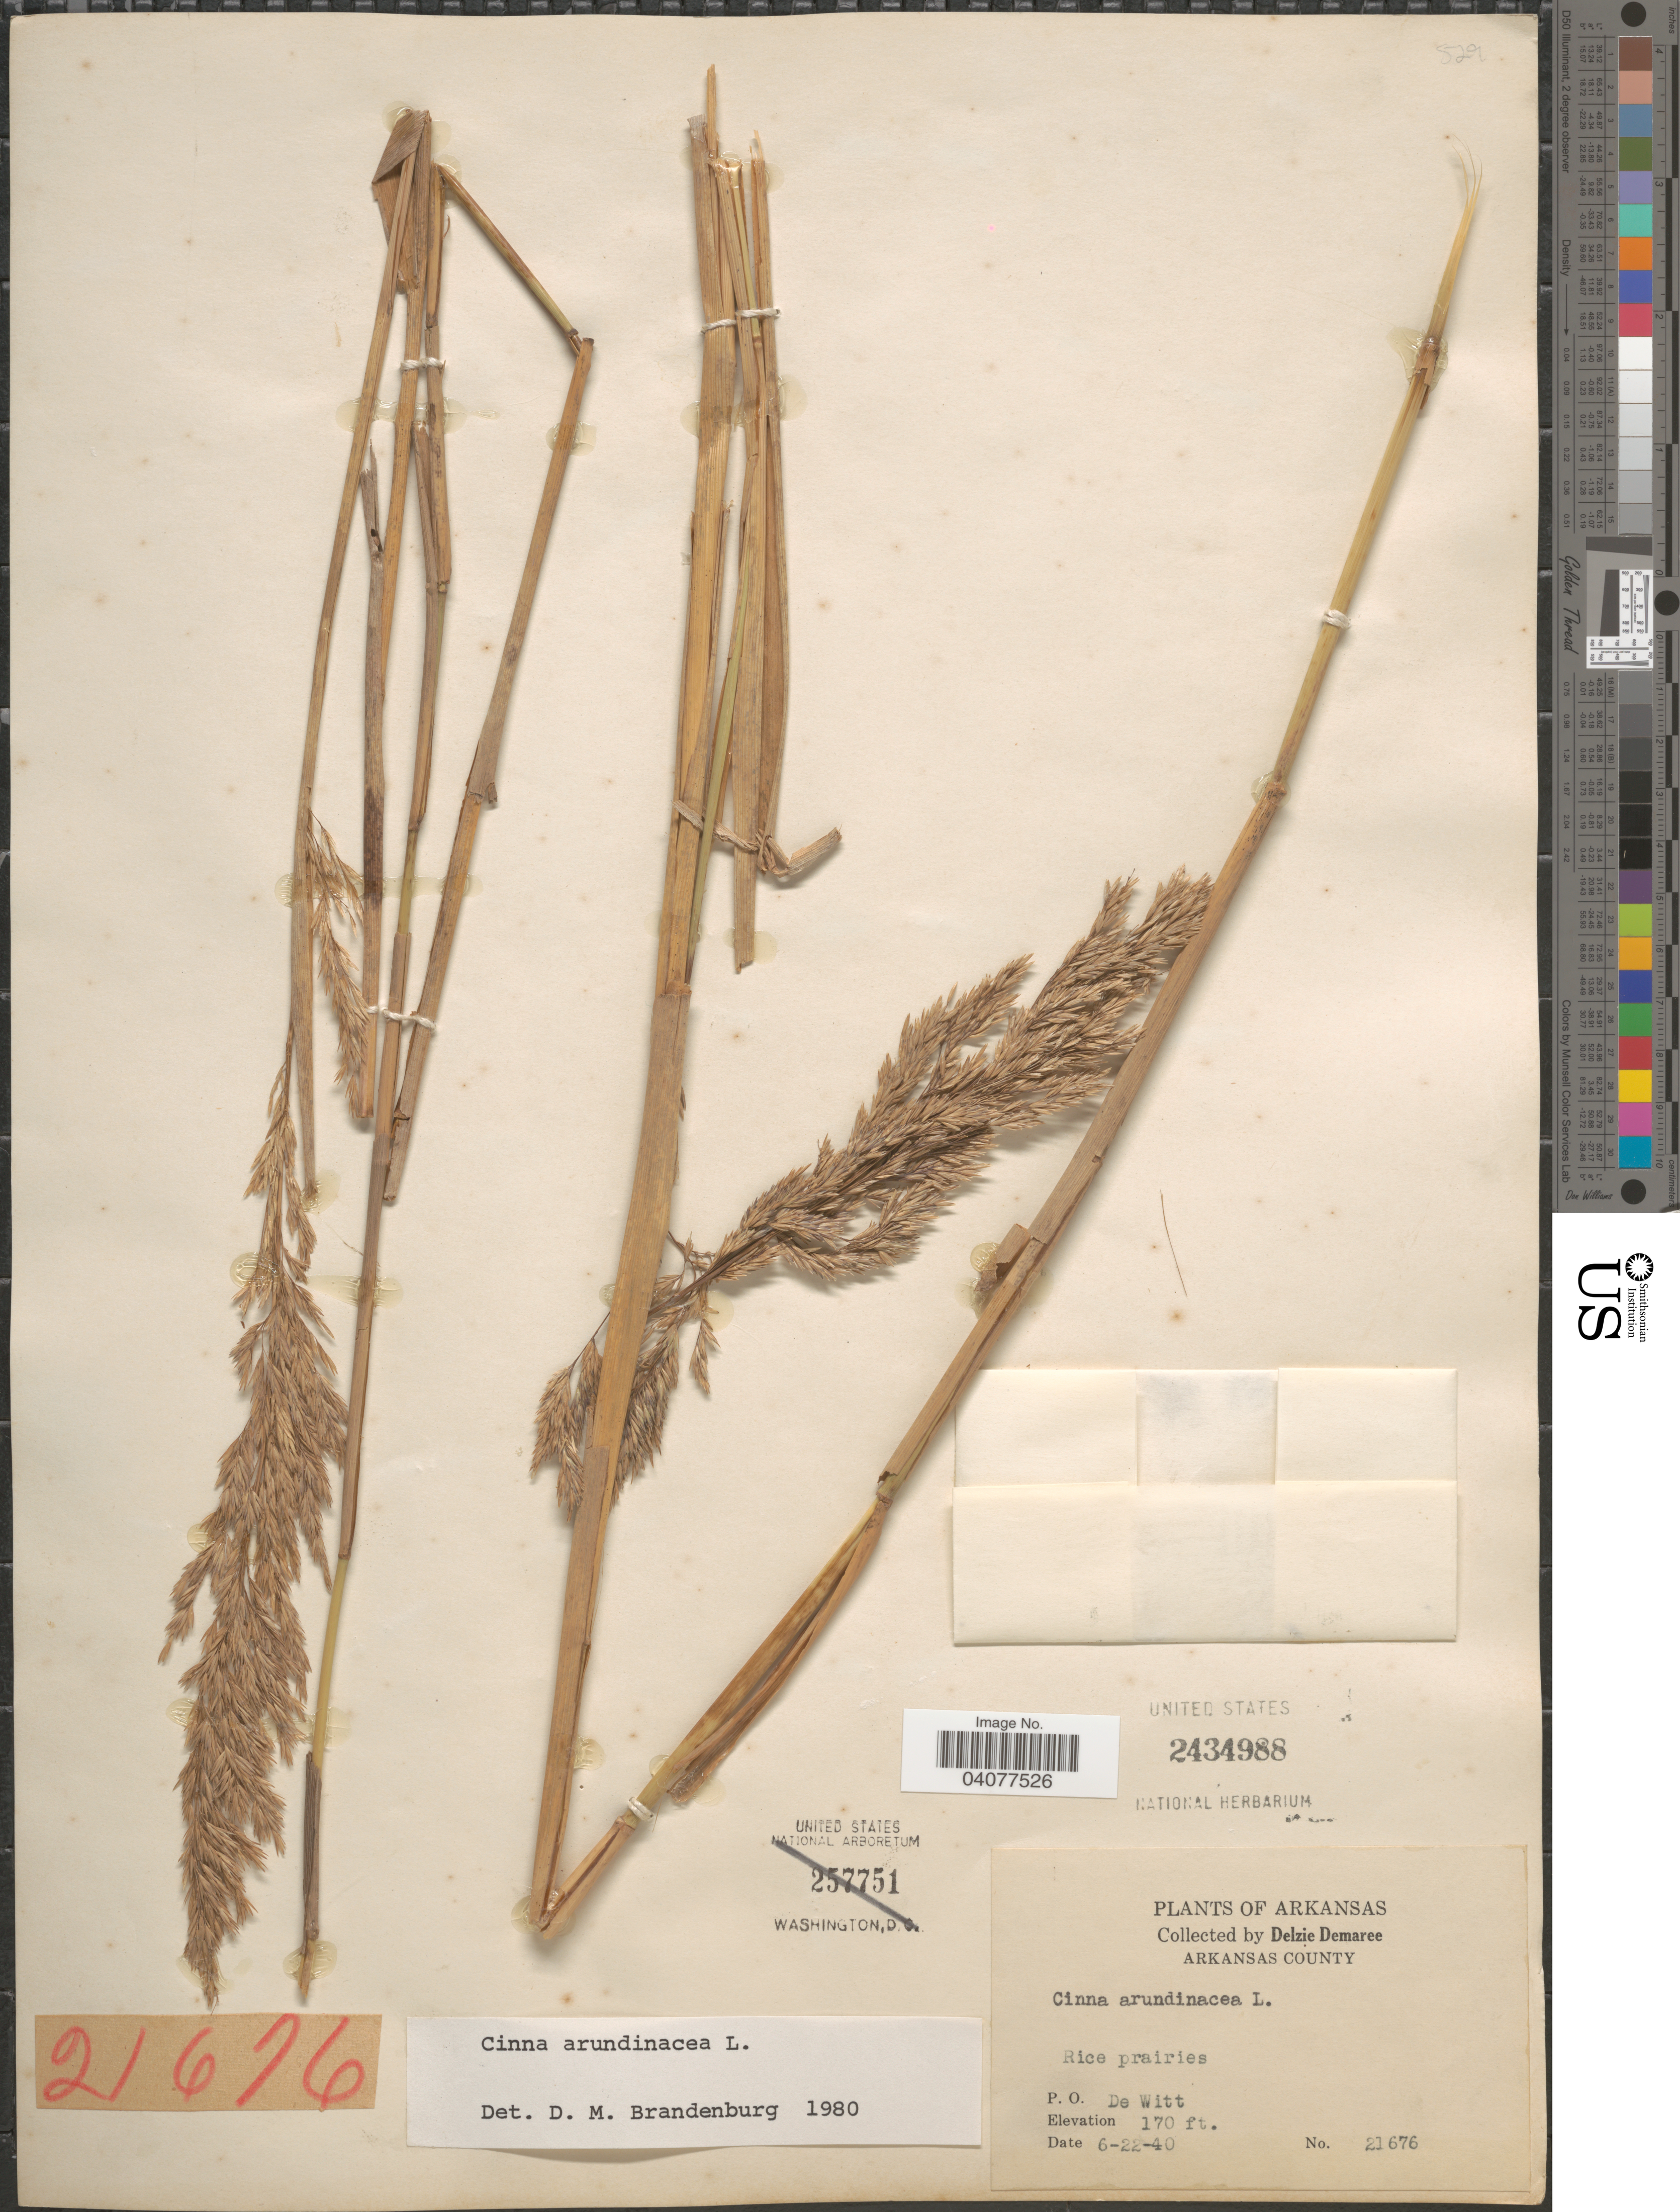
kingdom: Plantae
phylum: Tracheophyta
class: Liliopsida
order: Poales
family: Poaceae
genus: Cinna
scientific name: Cinna arundinacea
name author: L.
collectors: D. Demaree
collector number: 21676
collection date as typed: Transcribed d/m/y: 22/6/40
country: United States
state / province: Arkansas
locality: Arkansas County. Rice prairies. P. O. De Witt.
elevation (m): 52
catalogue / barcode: US 2434988